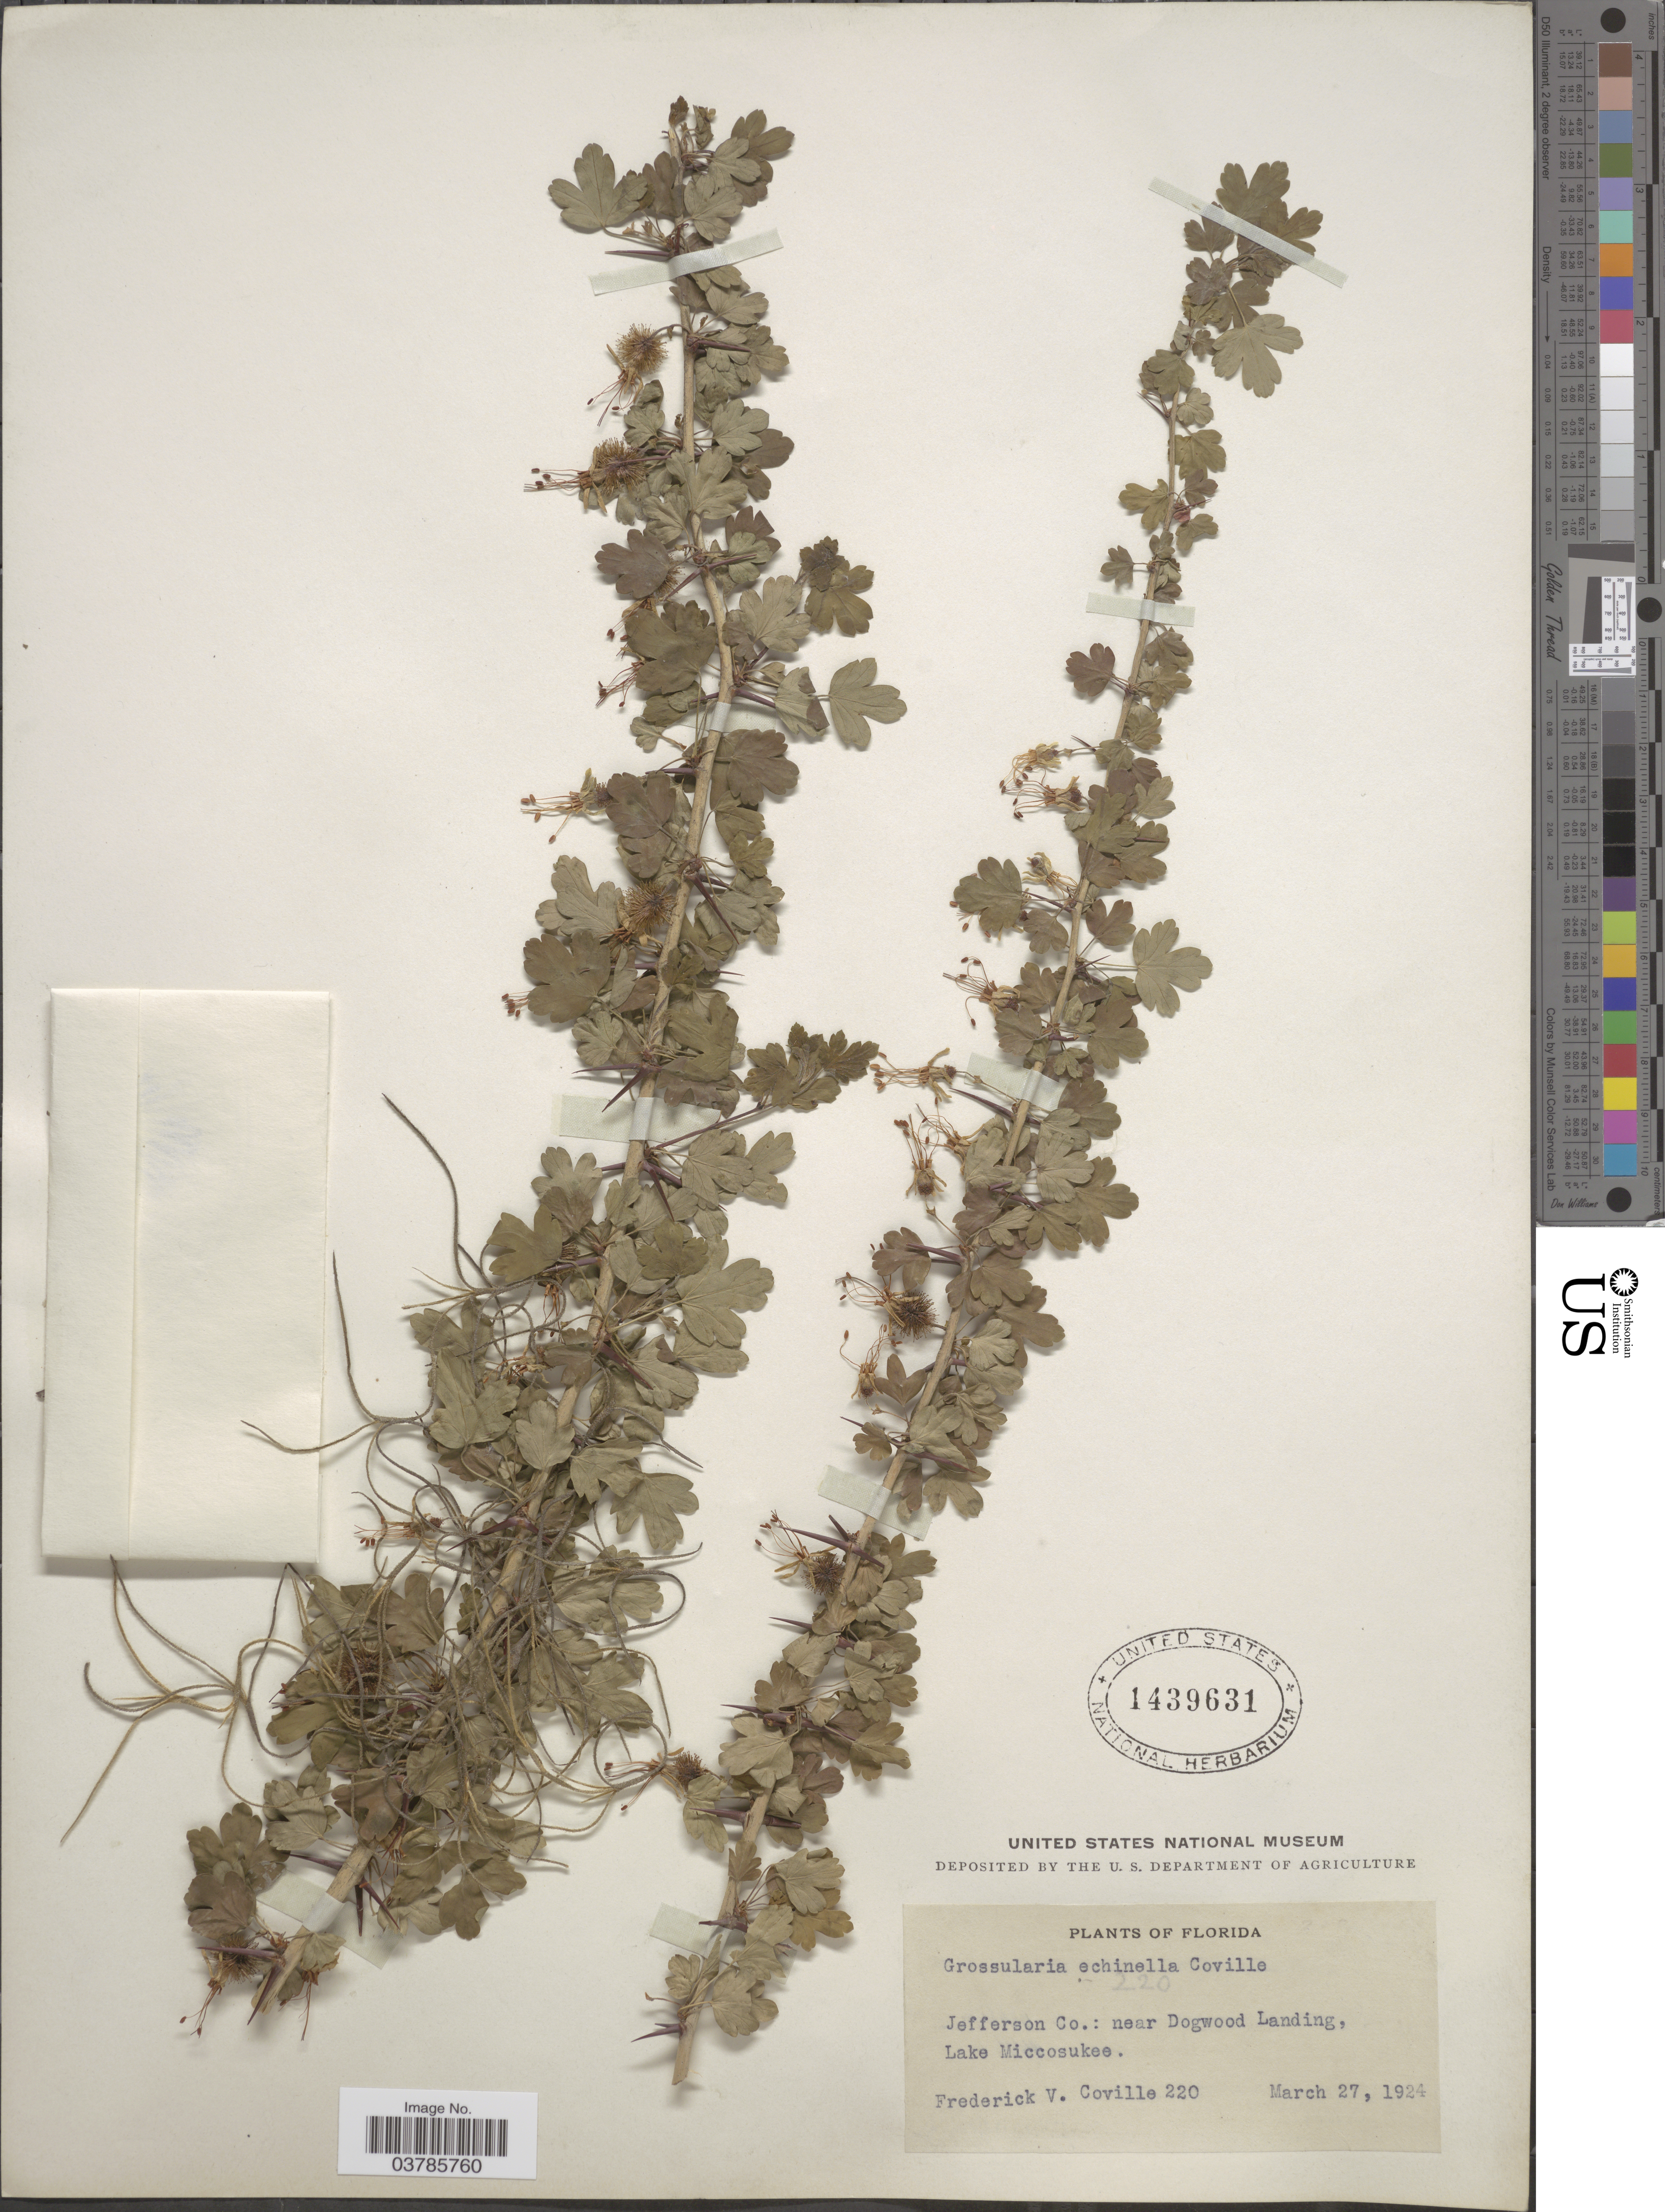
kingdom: Plantae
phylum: Tracheophyta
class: Magnoliopsida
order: Saxifragales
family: Grossulariaceae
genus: Ribes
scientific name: Ribes echinellum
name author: (Coville) Rehder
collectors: F. V. Coville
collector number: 220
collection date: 1924-03-27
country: United States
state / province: Florida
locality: Jefferson Co: near Dogwood Landing, Lake Miccosukee.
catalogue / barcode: US 1439631